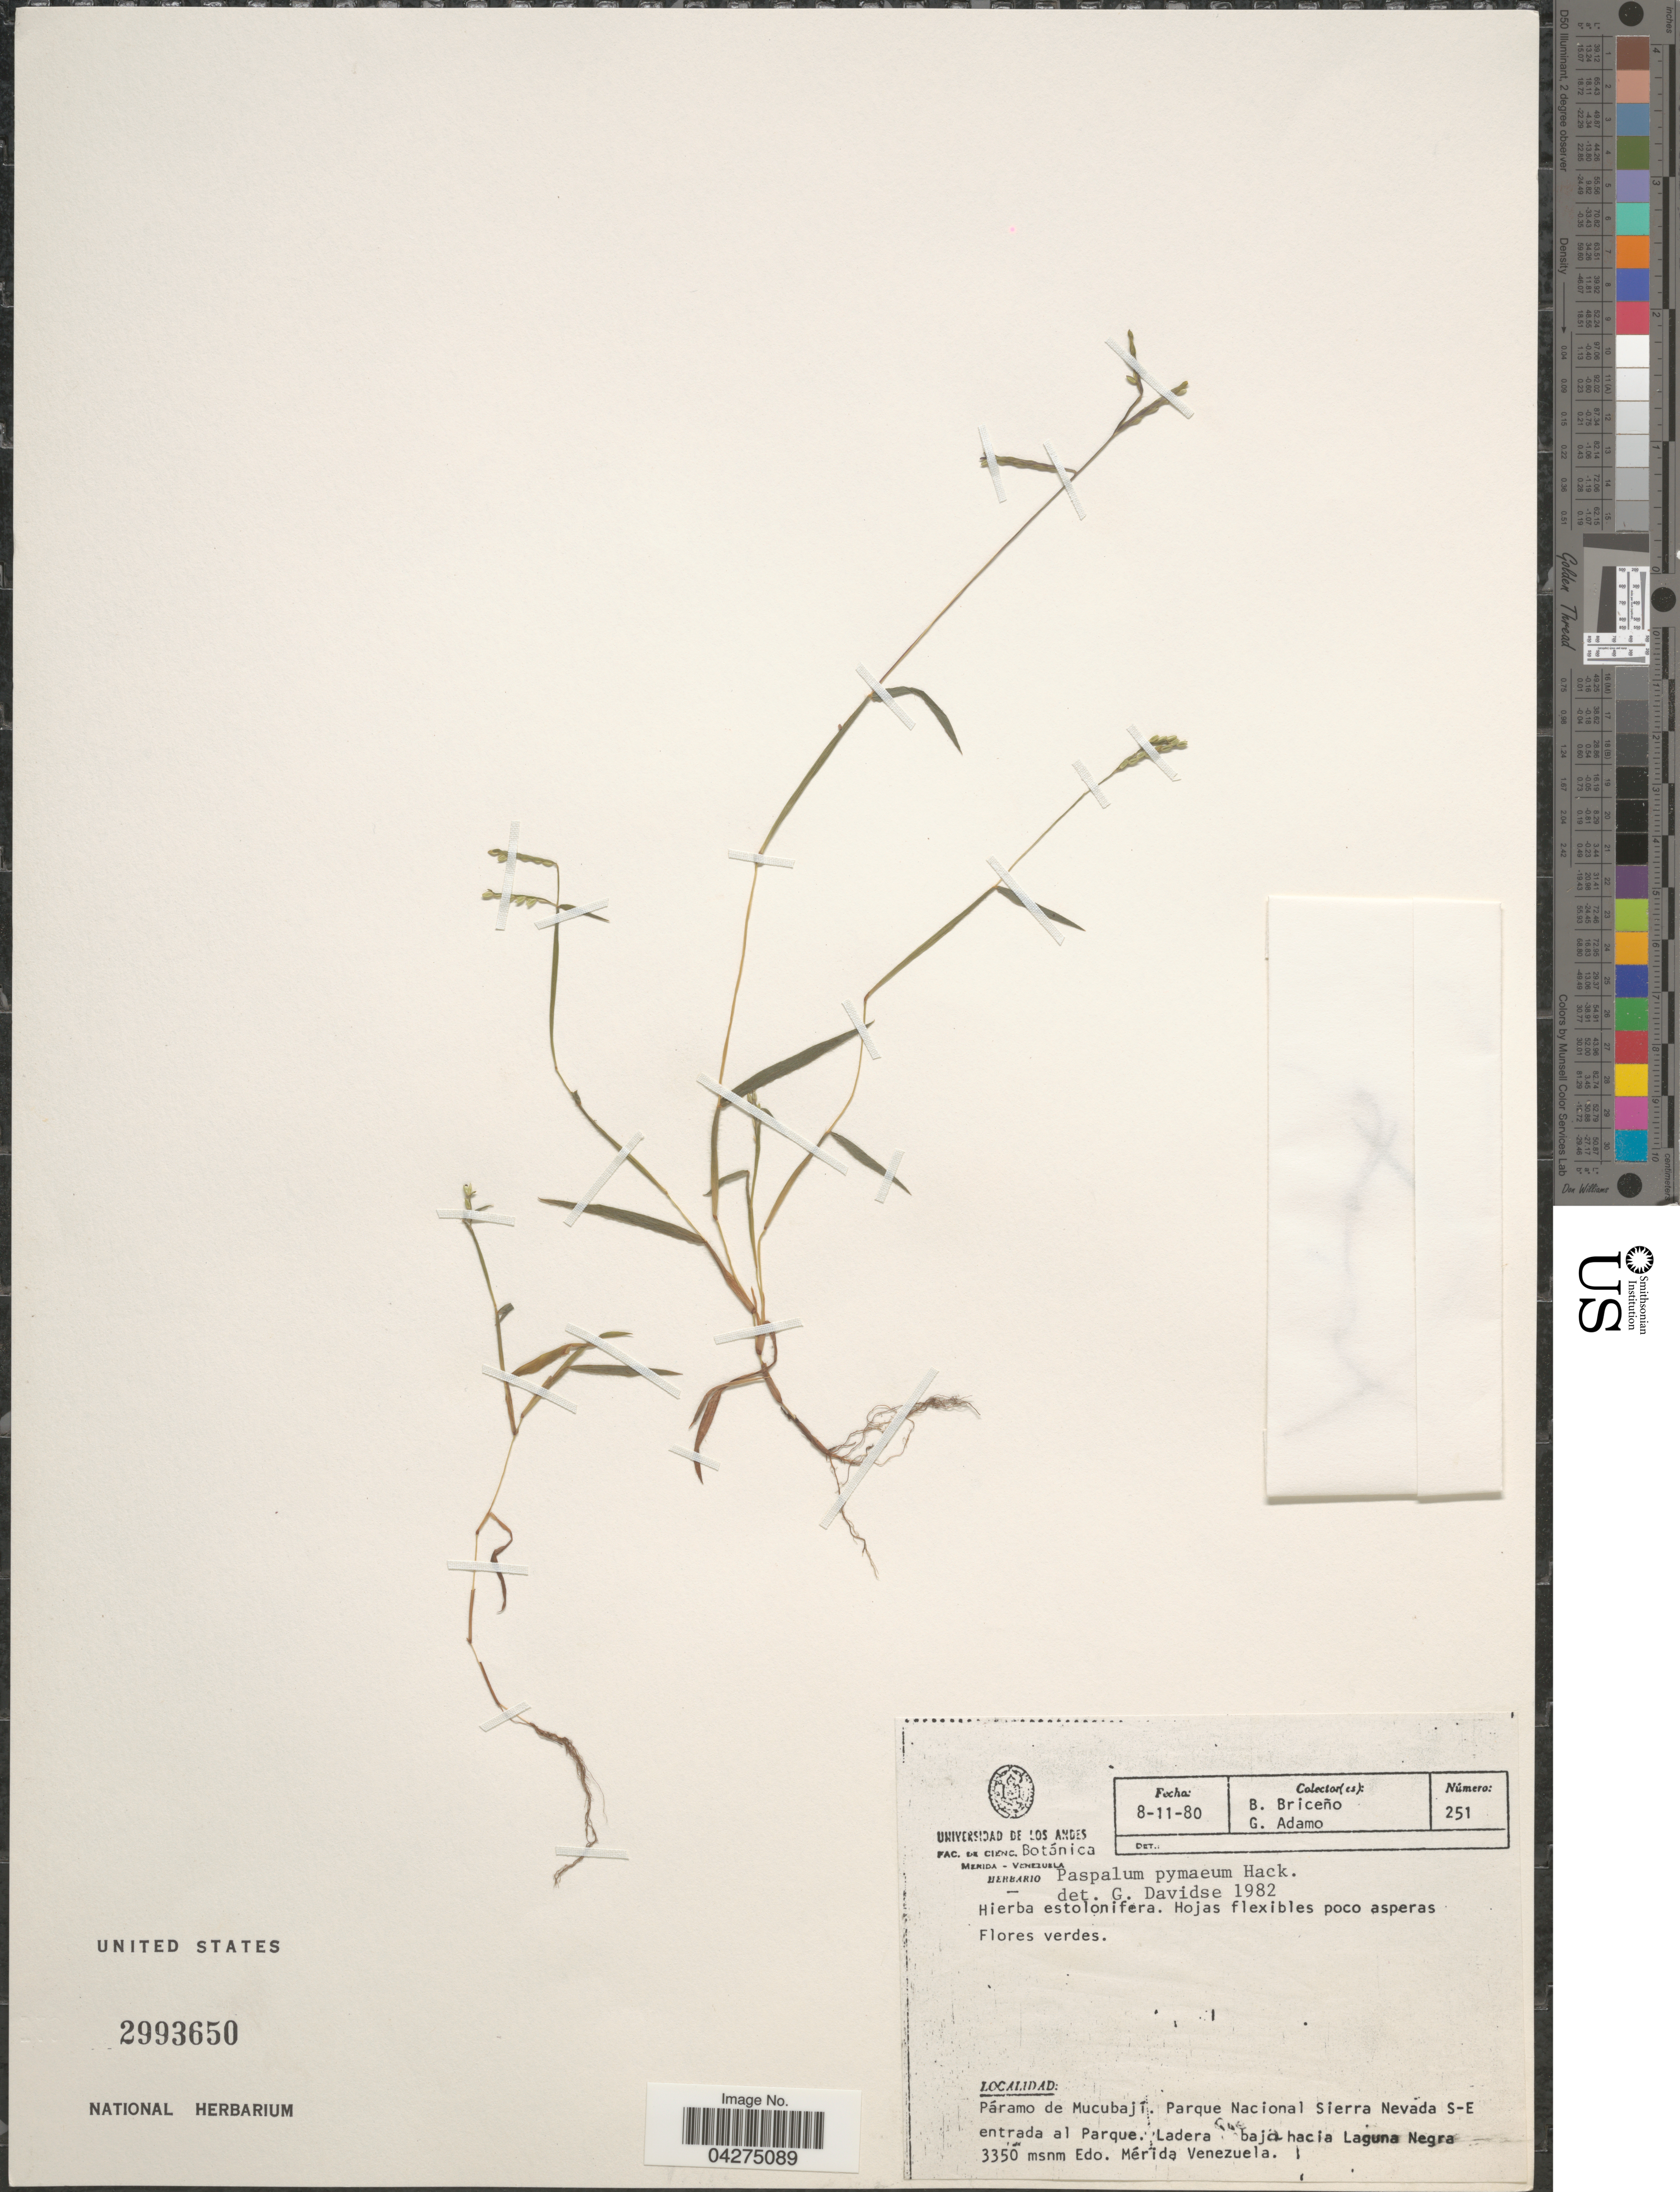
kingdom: Plantae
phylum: Tracheophyta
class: Liliopsida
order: Poales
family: Poaceae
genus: Paspalum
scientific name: Paspalum pygmaeum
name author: Hack.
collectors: B. Briceño & G. Adamo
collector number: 251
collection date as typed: Transcribed d/m/y: 8/11/80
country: Venezuela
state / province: Merida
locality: Páramo de Mucubají. Parque Nacional Sierra Nevada S-E entrada al Parque. Ladera baja hacia Laguna Negra.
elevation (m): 3350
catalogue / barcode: US 2993650